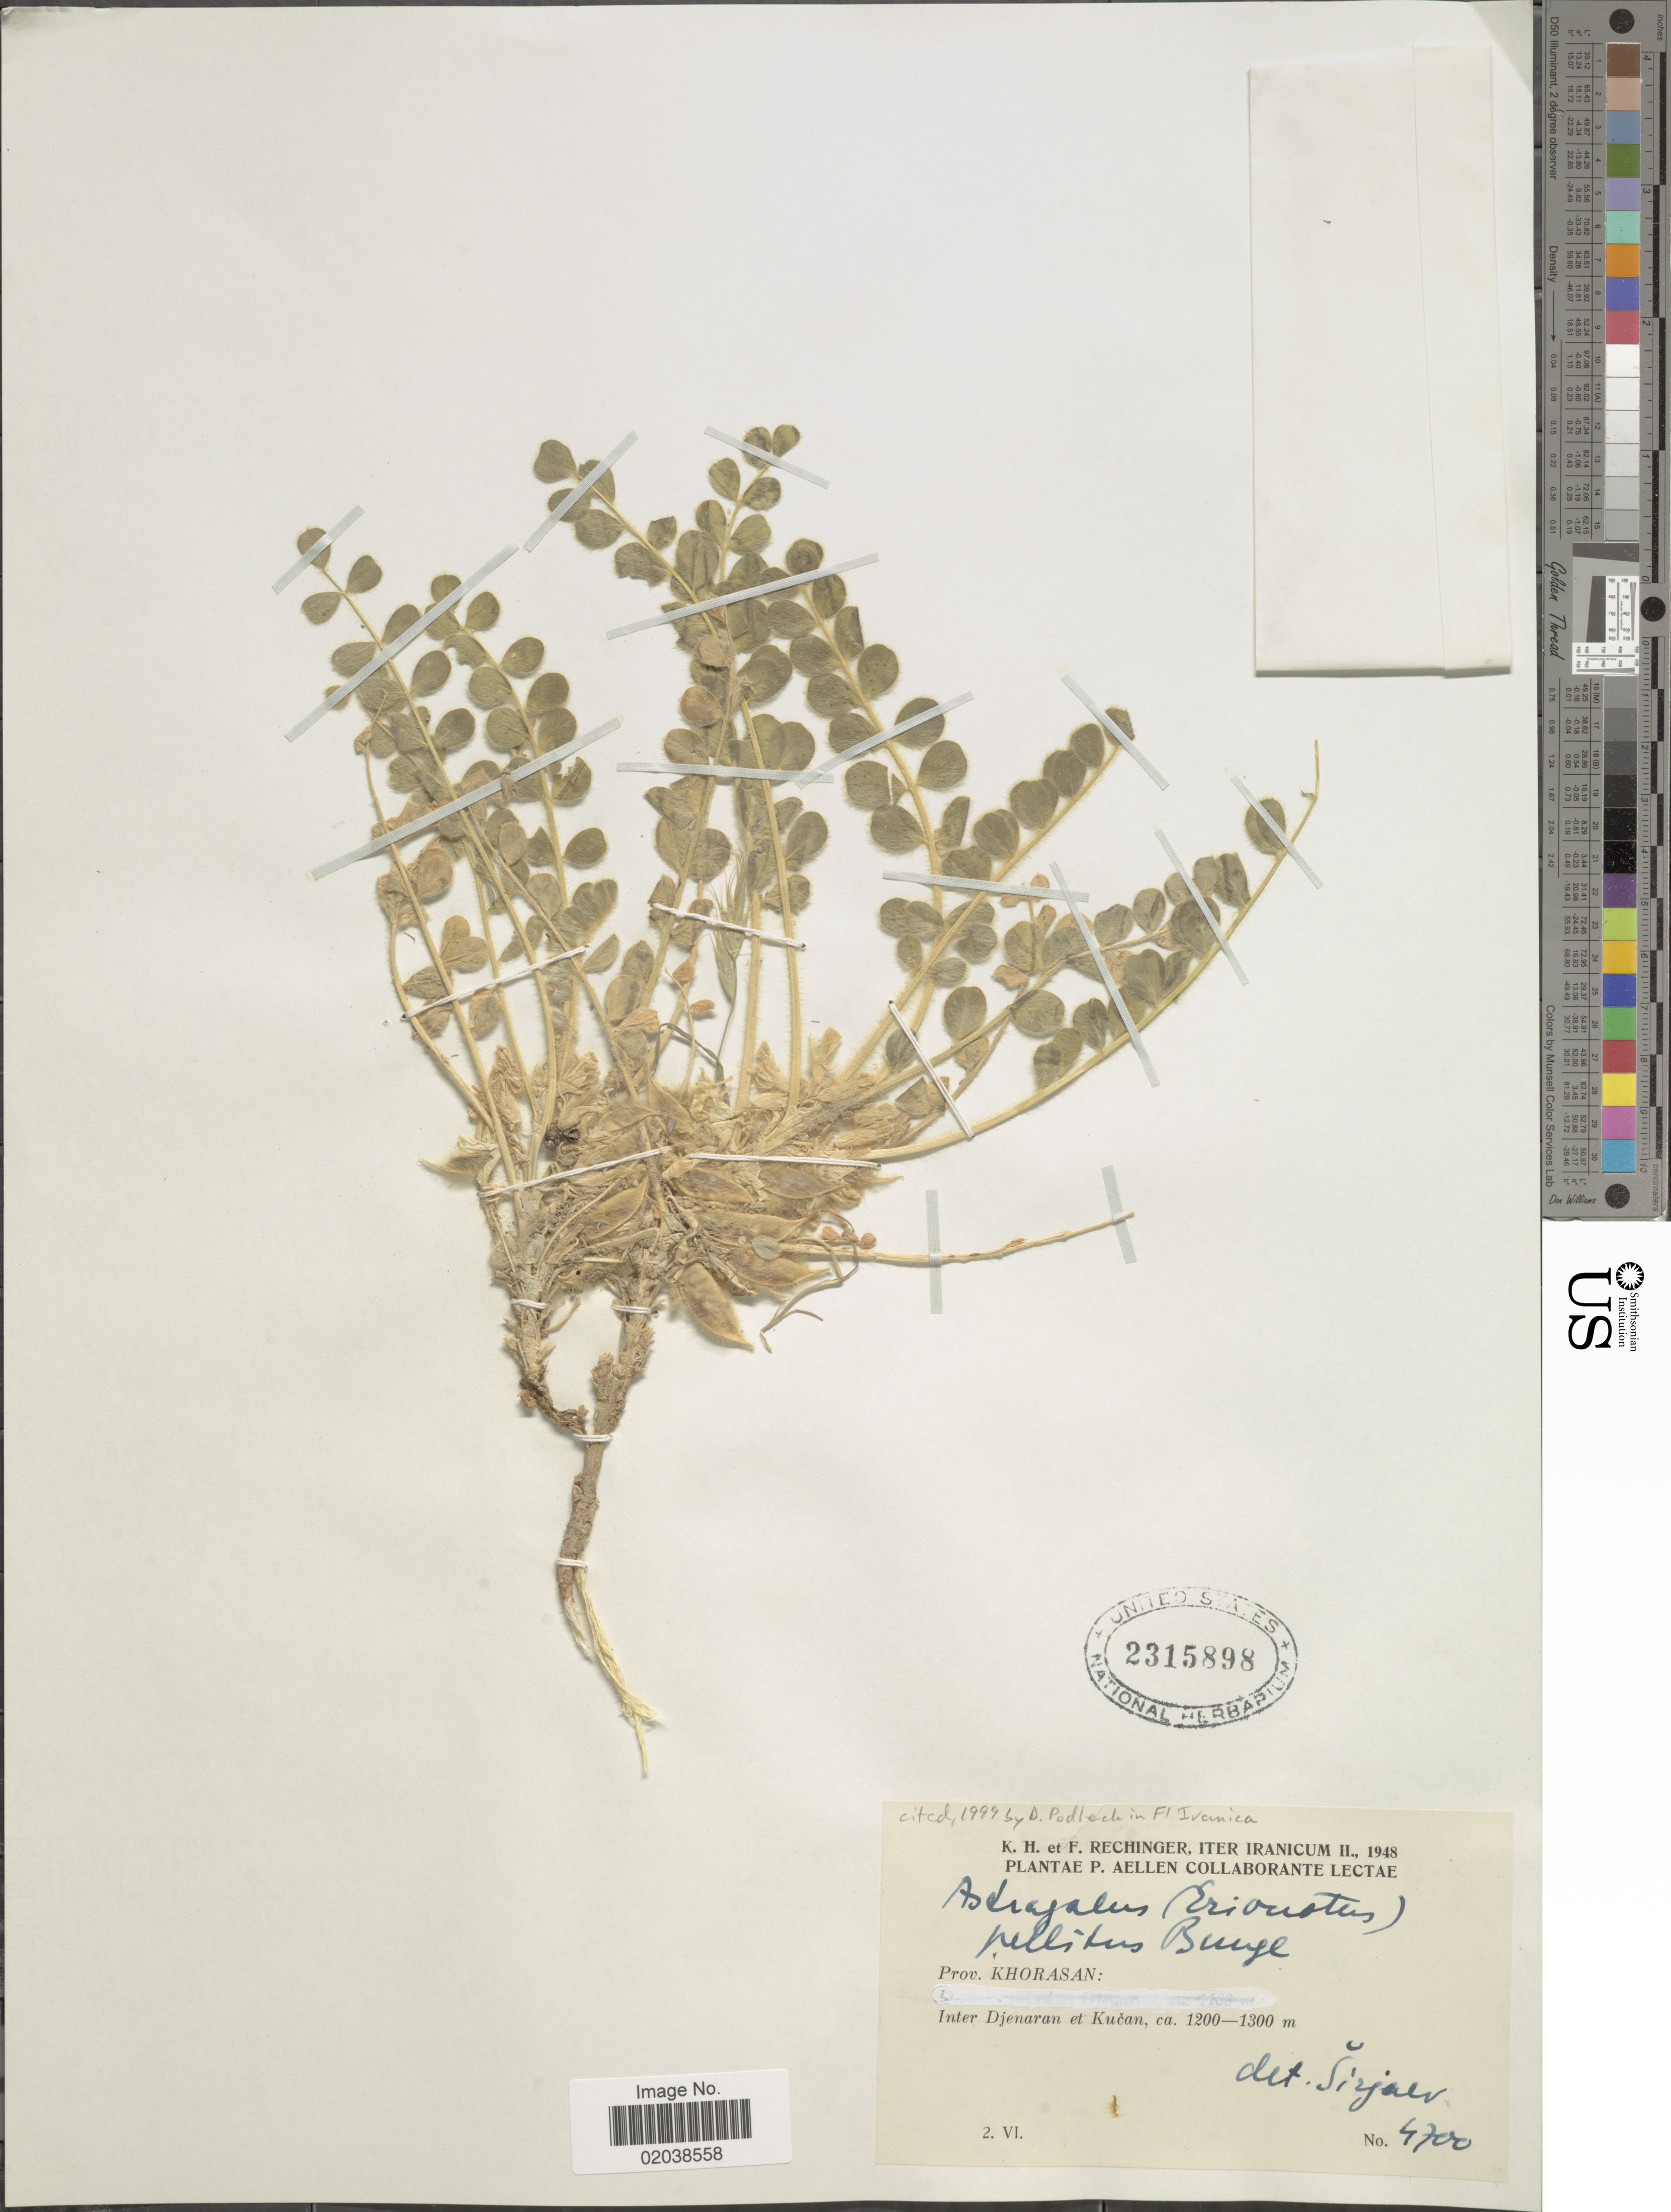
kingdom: Plantae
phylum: Tracheophyta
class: Magnoliopsida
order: Fabales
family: Fabaceae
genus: Astragalus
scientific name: Astragalus pellitus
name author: Bunge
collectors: K. H. Rechinger & F. Rechinger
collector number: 4700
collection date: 1948-06-02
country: Iran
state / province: Khorasan [obsolete]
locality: Iranicum. Prov. Khorasan: Inter Djenaran et Kucan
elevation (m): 1200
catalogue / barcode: US 2315898